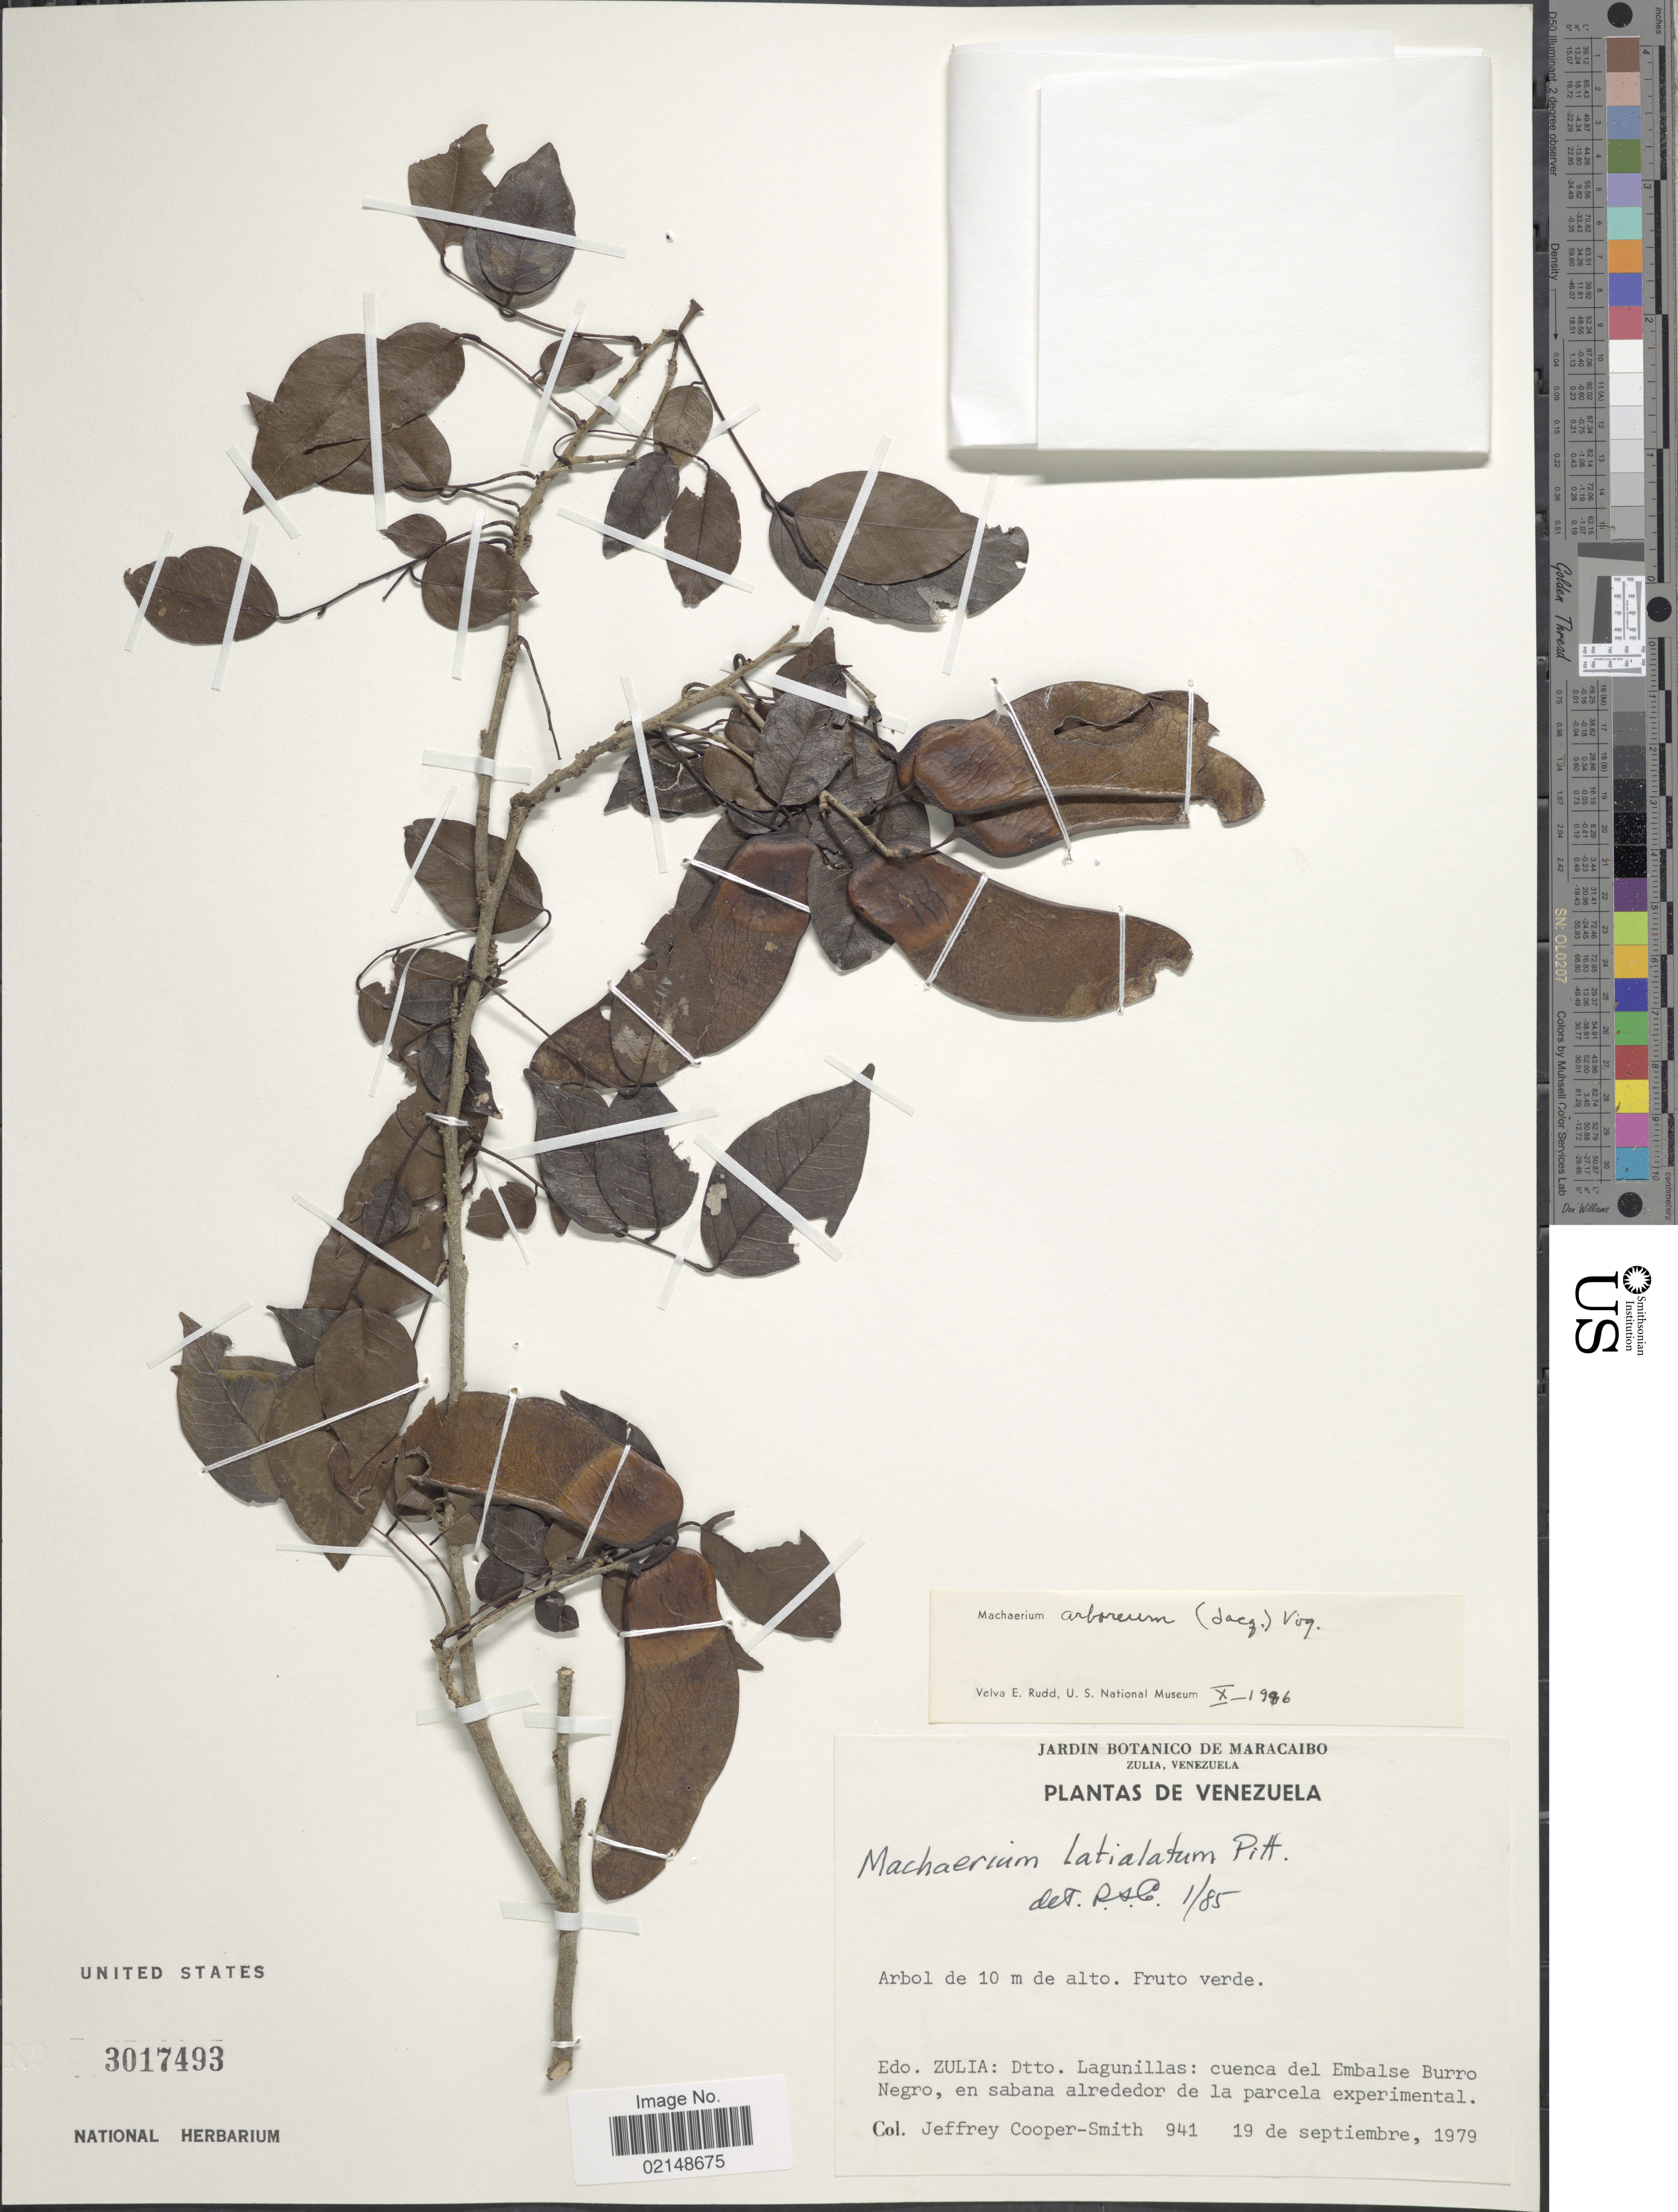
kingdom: Plantae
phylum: Tracheophyta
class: Magnoliopsida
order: Fabales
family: Fabaceae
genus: Machaerium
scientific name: Machaerium arboreum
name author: (Jacq.) Benth.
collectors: J. Cooper-Smith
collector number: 941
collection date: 1979-09-19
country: Venezuela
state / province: Zulia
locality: Dtto. Lagunillas, cuenca del Embalse Burro Negro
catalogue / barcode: US 3017493